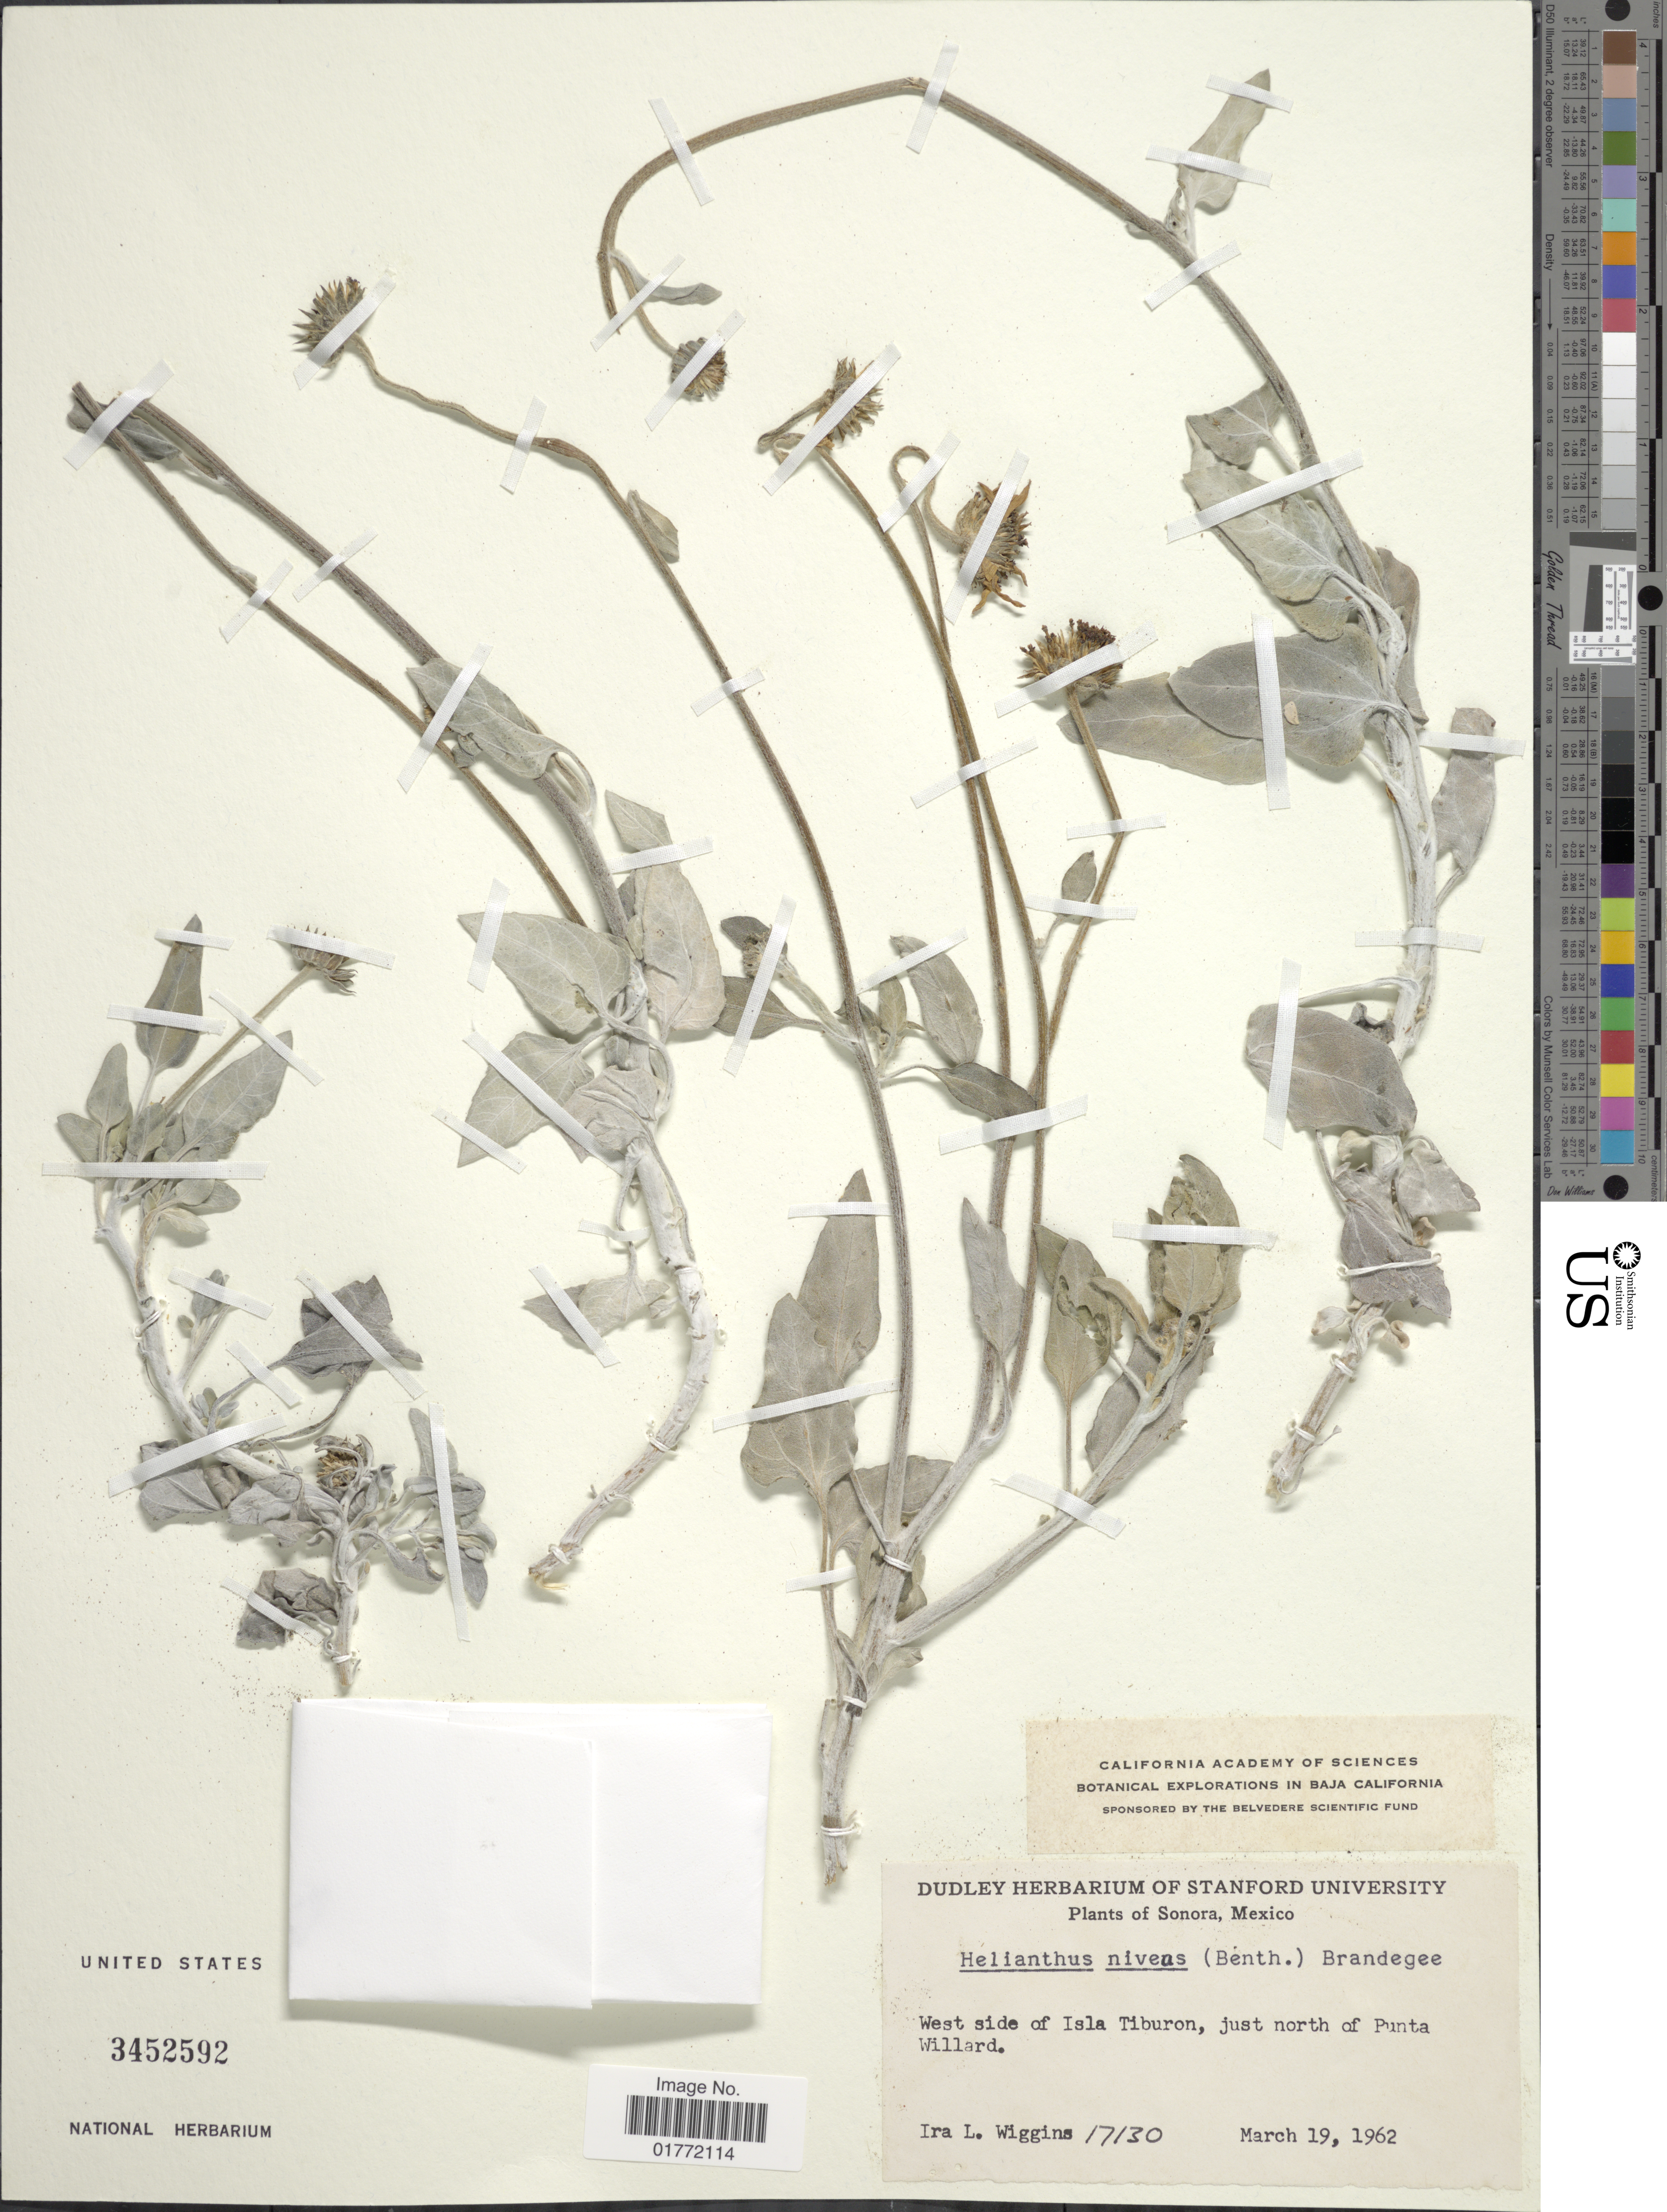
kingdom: Plantae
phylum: Tracheophyta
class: Magnoliopsida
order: Asterales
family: Asteraceae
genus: Helianthus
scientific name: Helianthus niveus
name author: (Benth.) Brandegee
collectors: I. L. Wiggins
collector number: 17130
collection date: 1962-03-19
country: Mexico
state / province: Sonora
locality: West side of Isla Tiburon, just north of Punta Willard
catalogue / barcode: US 3452592